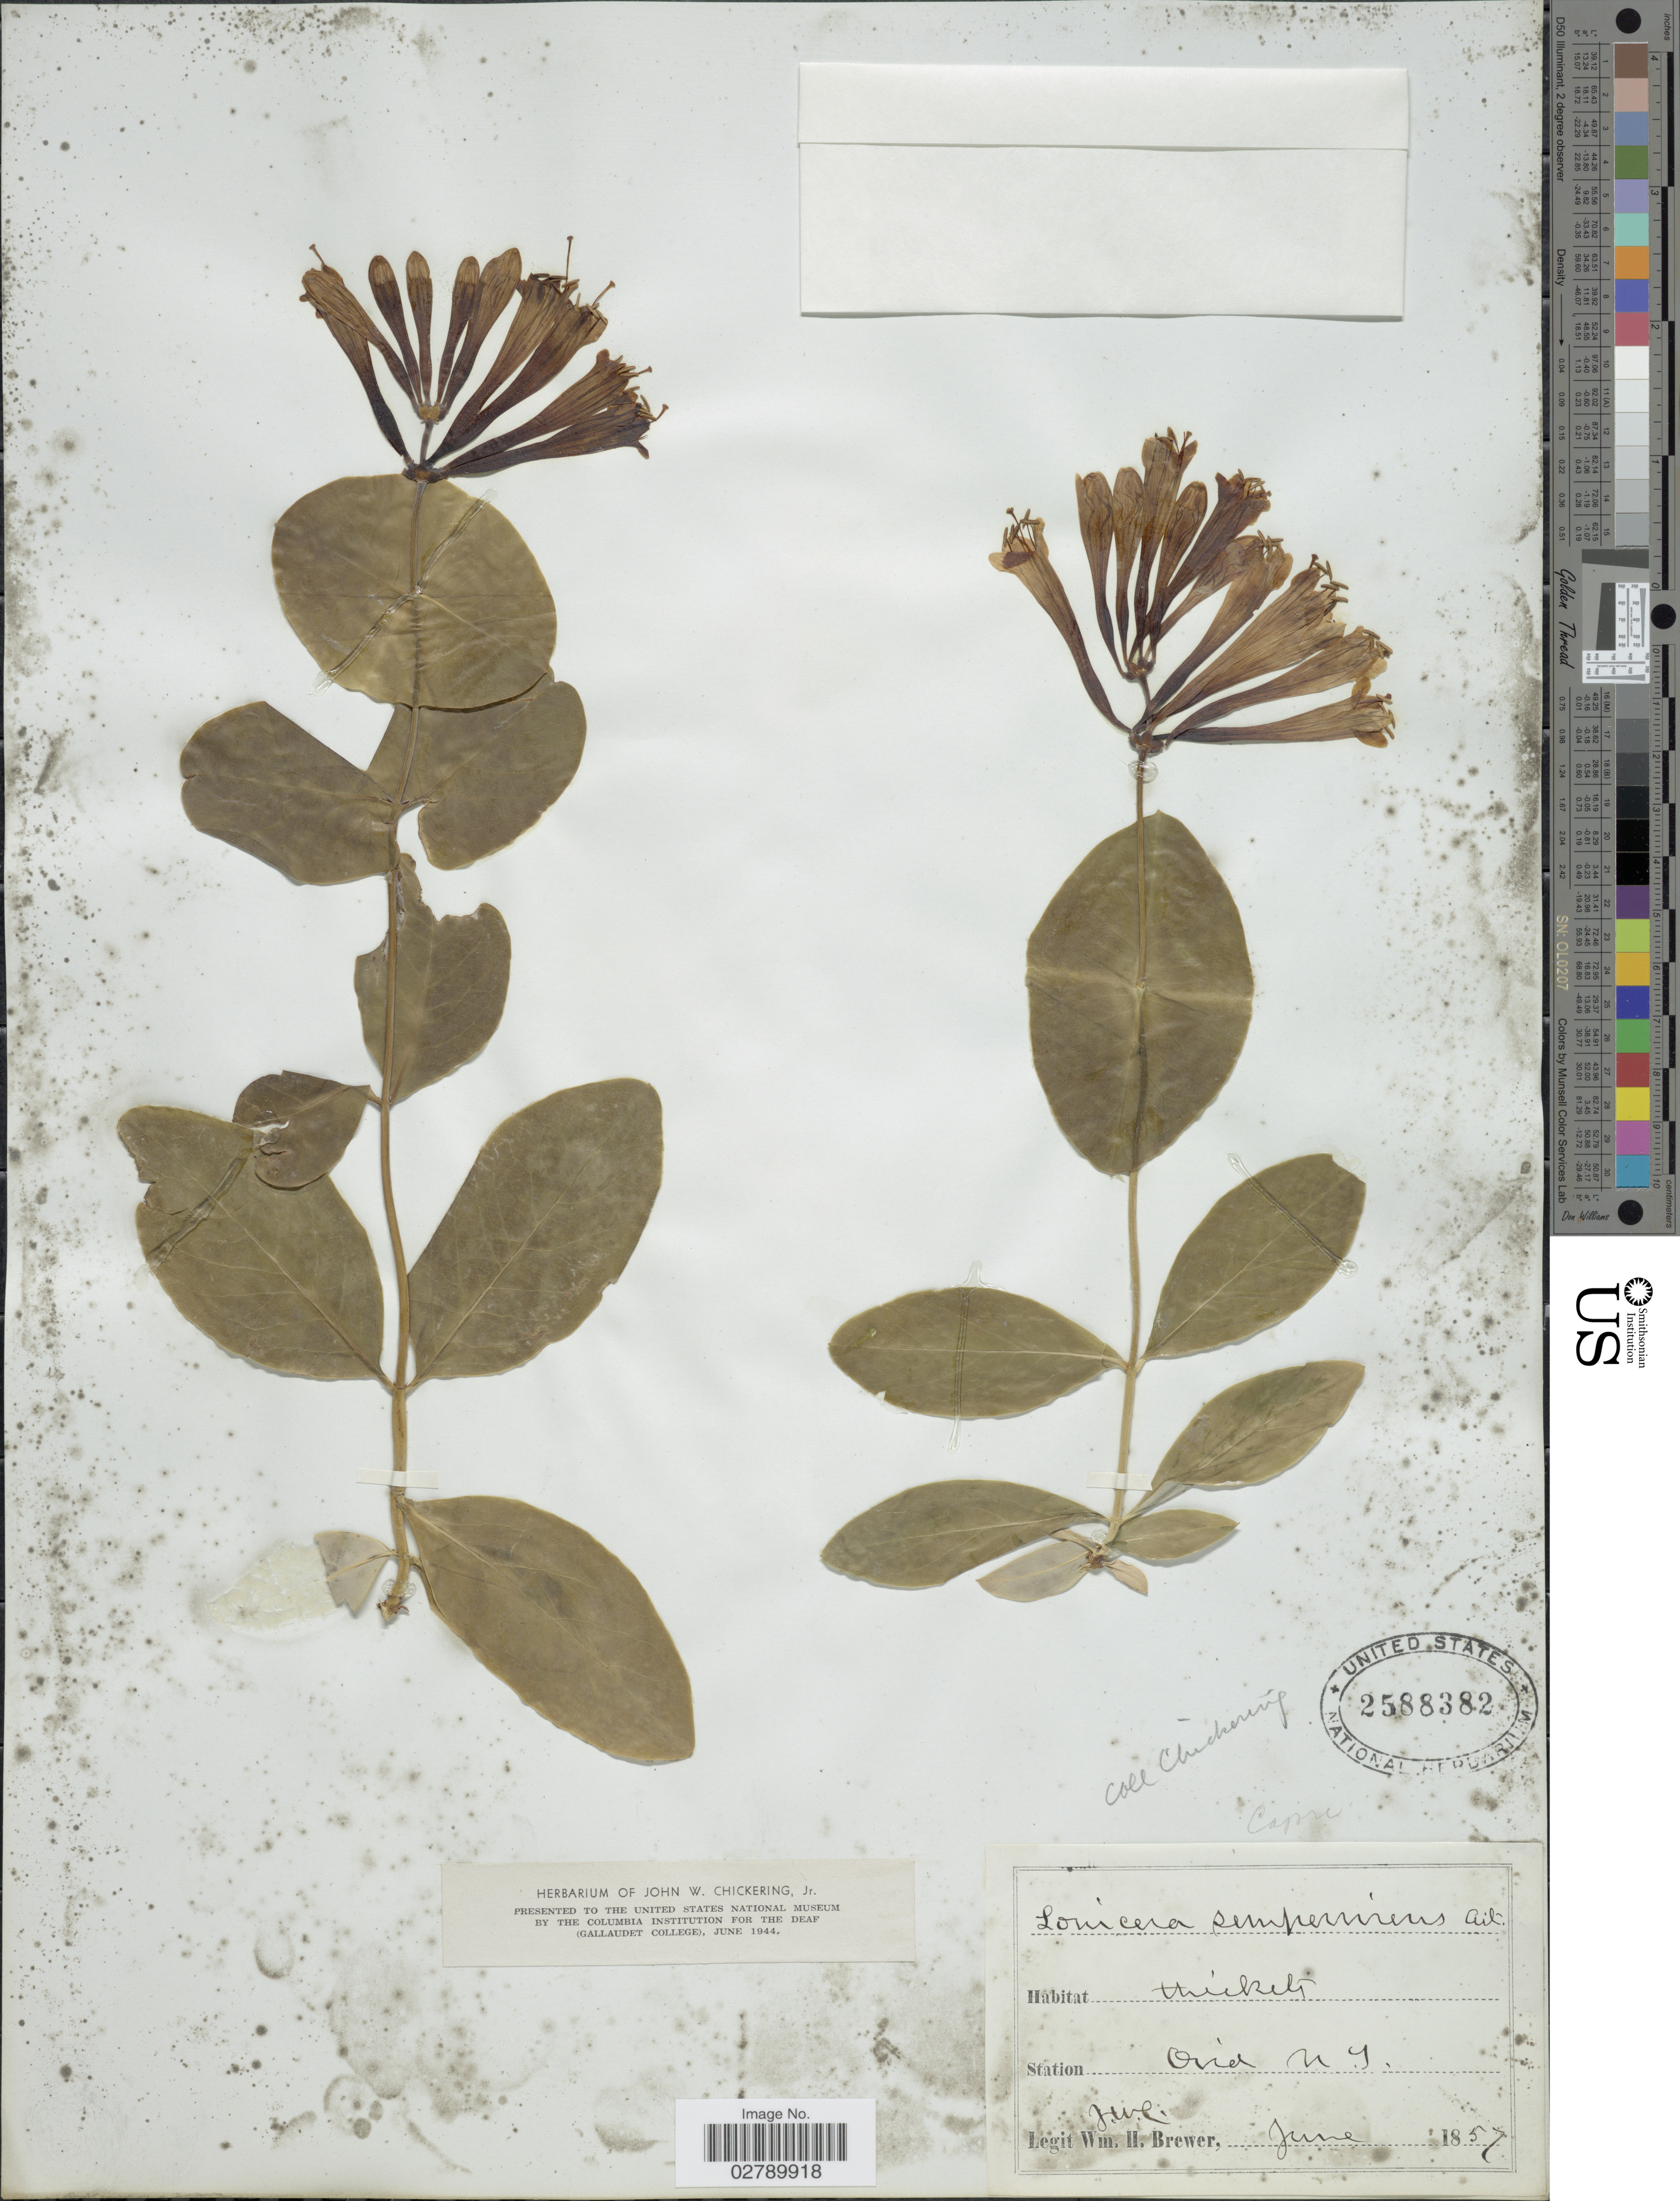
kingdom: Plantae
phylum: Tracheophyta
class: Magnoliopsida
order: Dipsacales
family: Caprifoliaceae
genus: Lonicera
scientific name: Lonicera sempervirens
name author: L.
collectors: J. W. Chickering Jr.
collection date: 1857-06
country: United States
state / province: New York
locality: Ovid.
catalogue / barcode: US 2588382